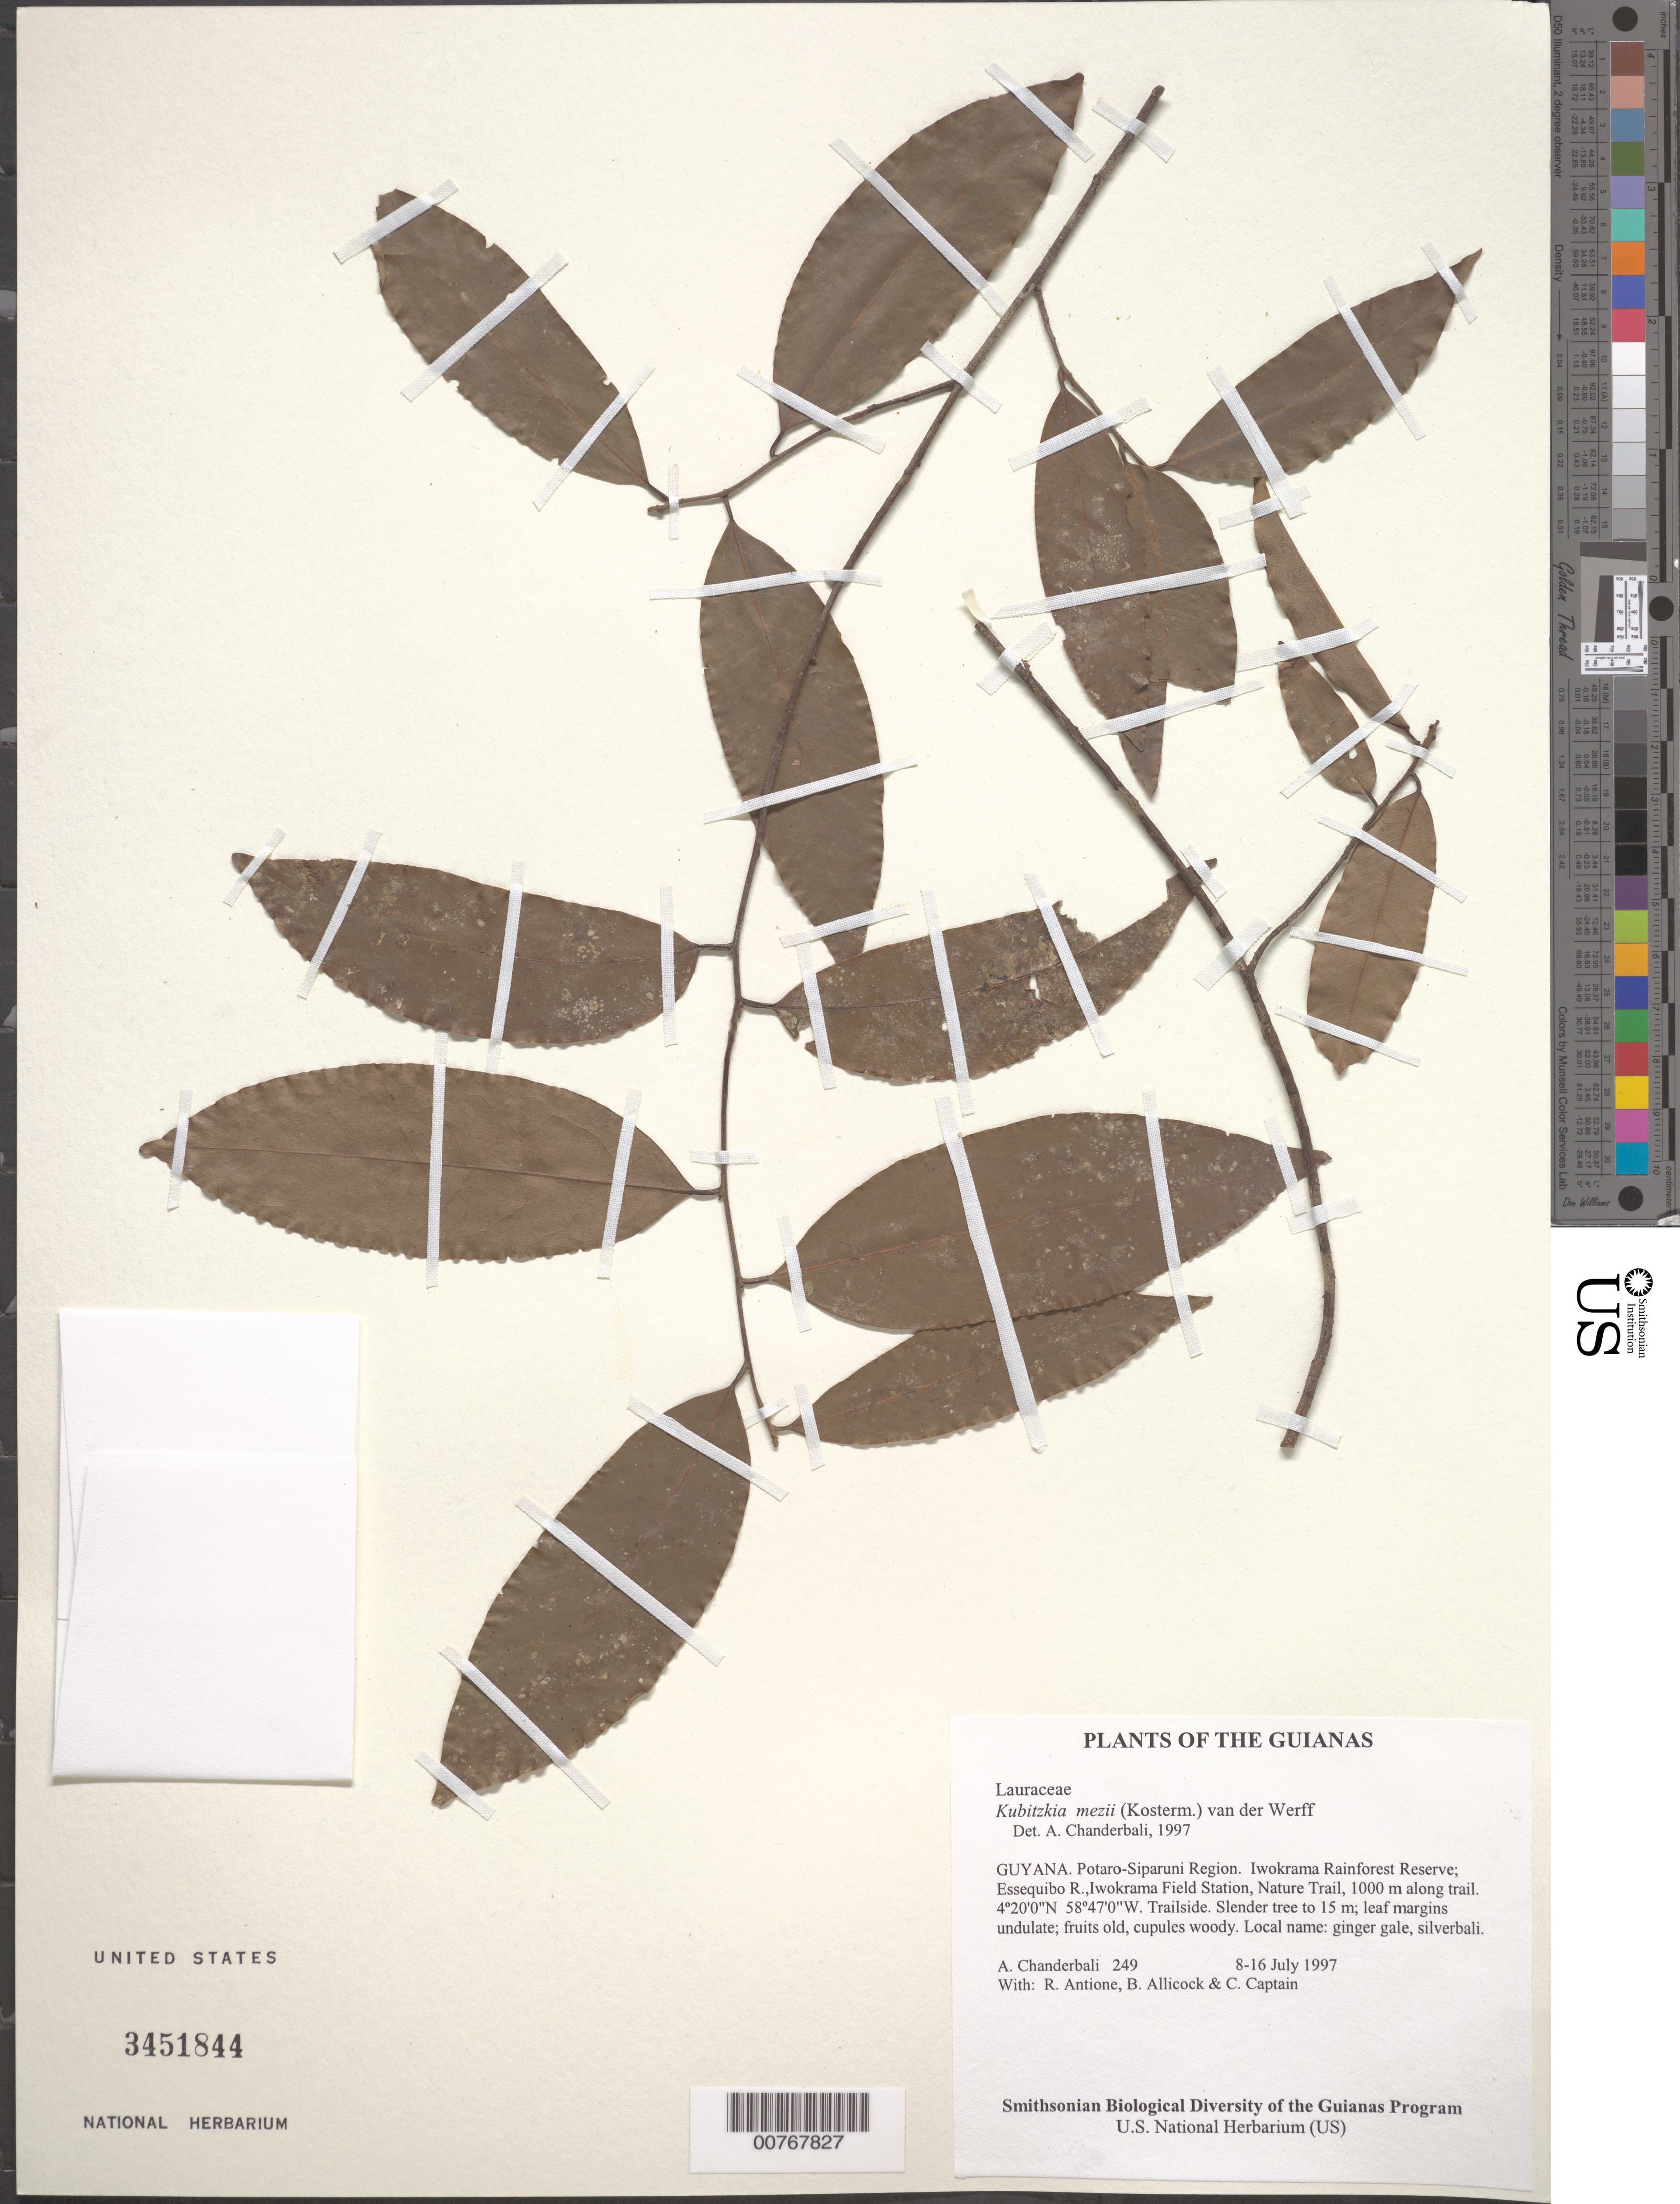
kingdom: Plantae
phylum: Tracheophyta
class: Magnoliopsida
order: Laurales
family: Lauraceae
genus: Kubitzkia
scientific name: Kubitzkia macrantha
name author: (Kosterm.) van der Werff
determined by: Chanderbali, Andre Shashi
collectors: A. S. Chanderbali, R. Antione, B. Allicock & C. Captain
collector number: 249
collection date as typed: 8-16 July 1997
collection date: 1997-07-08/1997-07-16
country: Guyana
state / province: Potaro-Siparuni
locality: Iwokrama Rainforest Reserve; Essequibo R.,Iwokrama Field Station, Nature Trail, 1000 m along trail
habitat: Trailside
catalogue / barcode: US 3451844